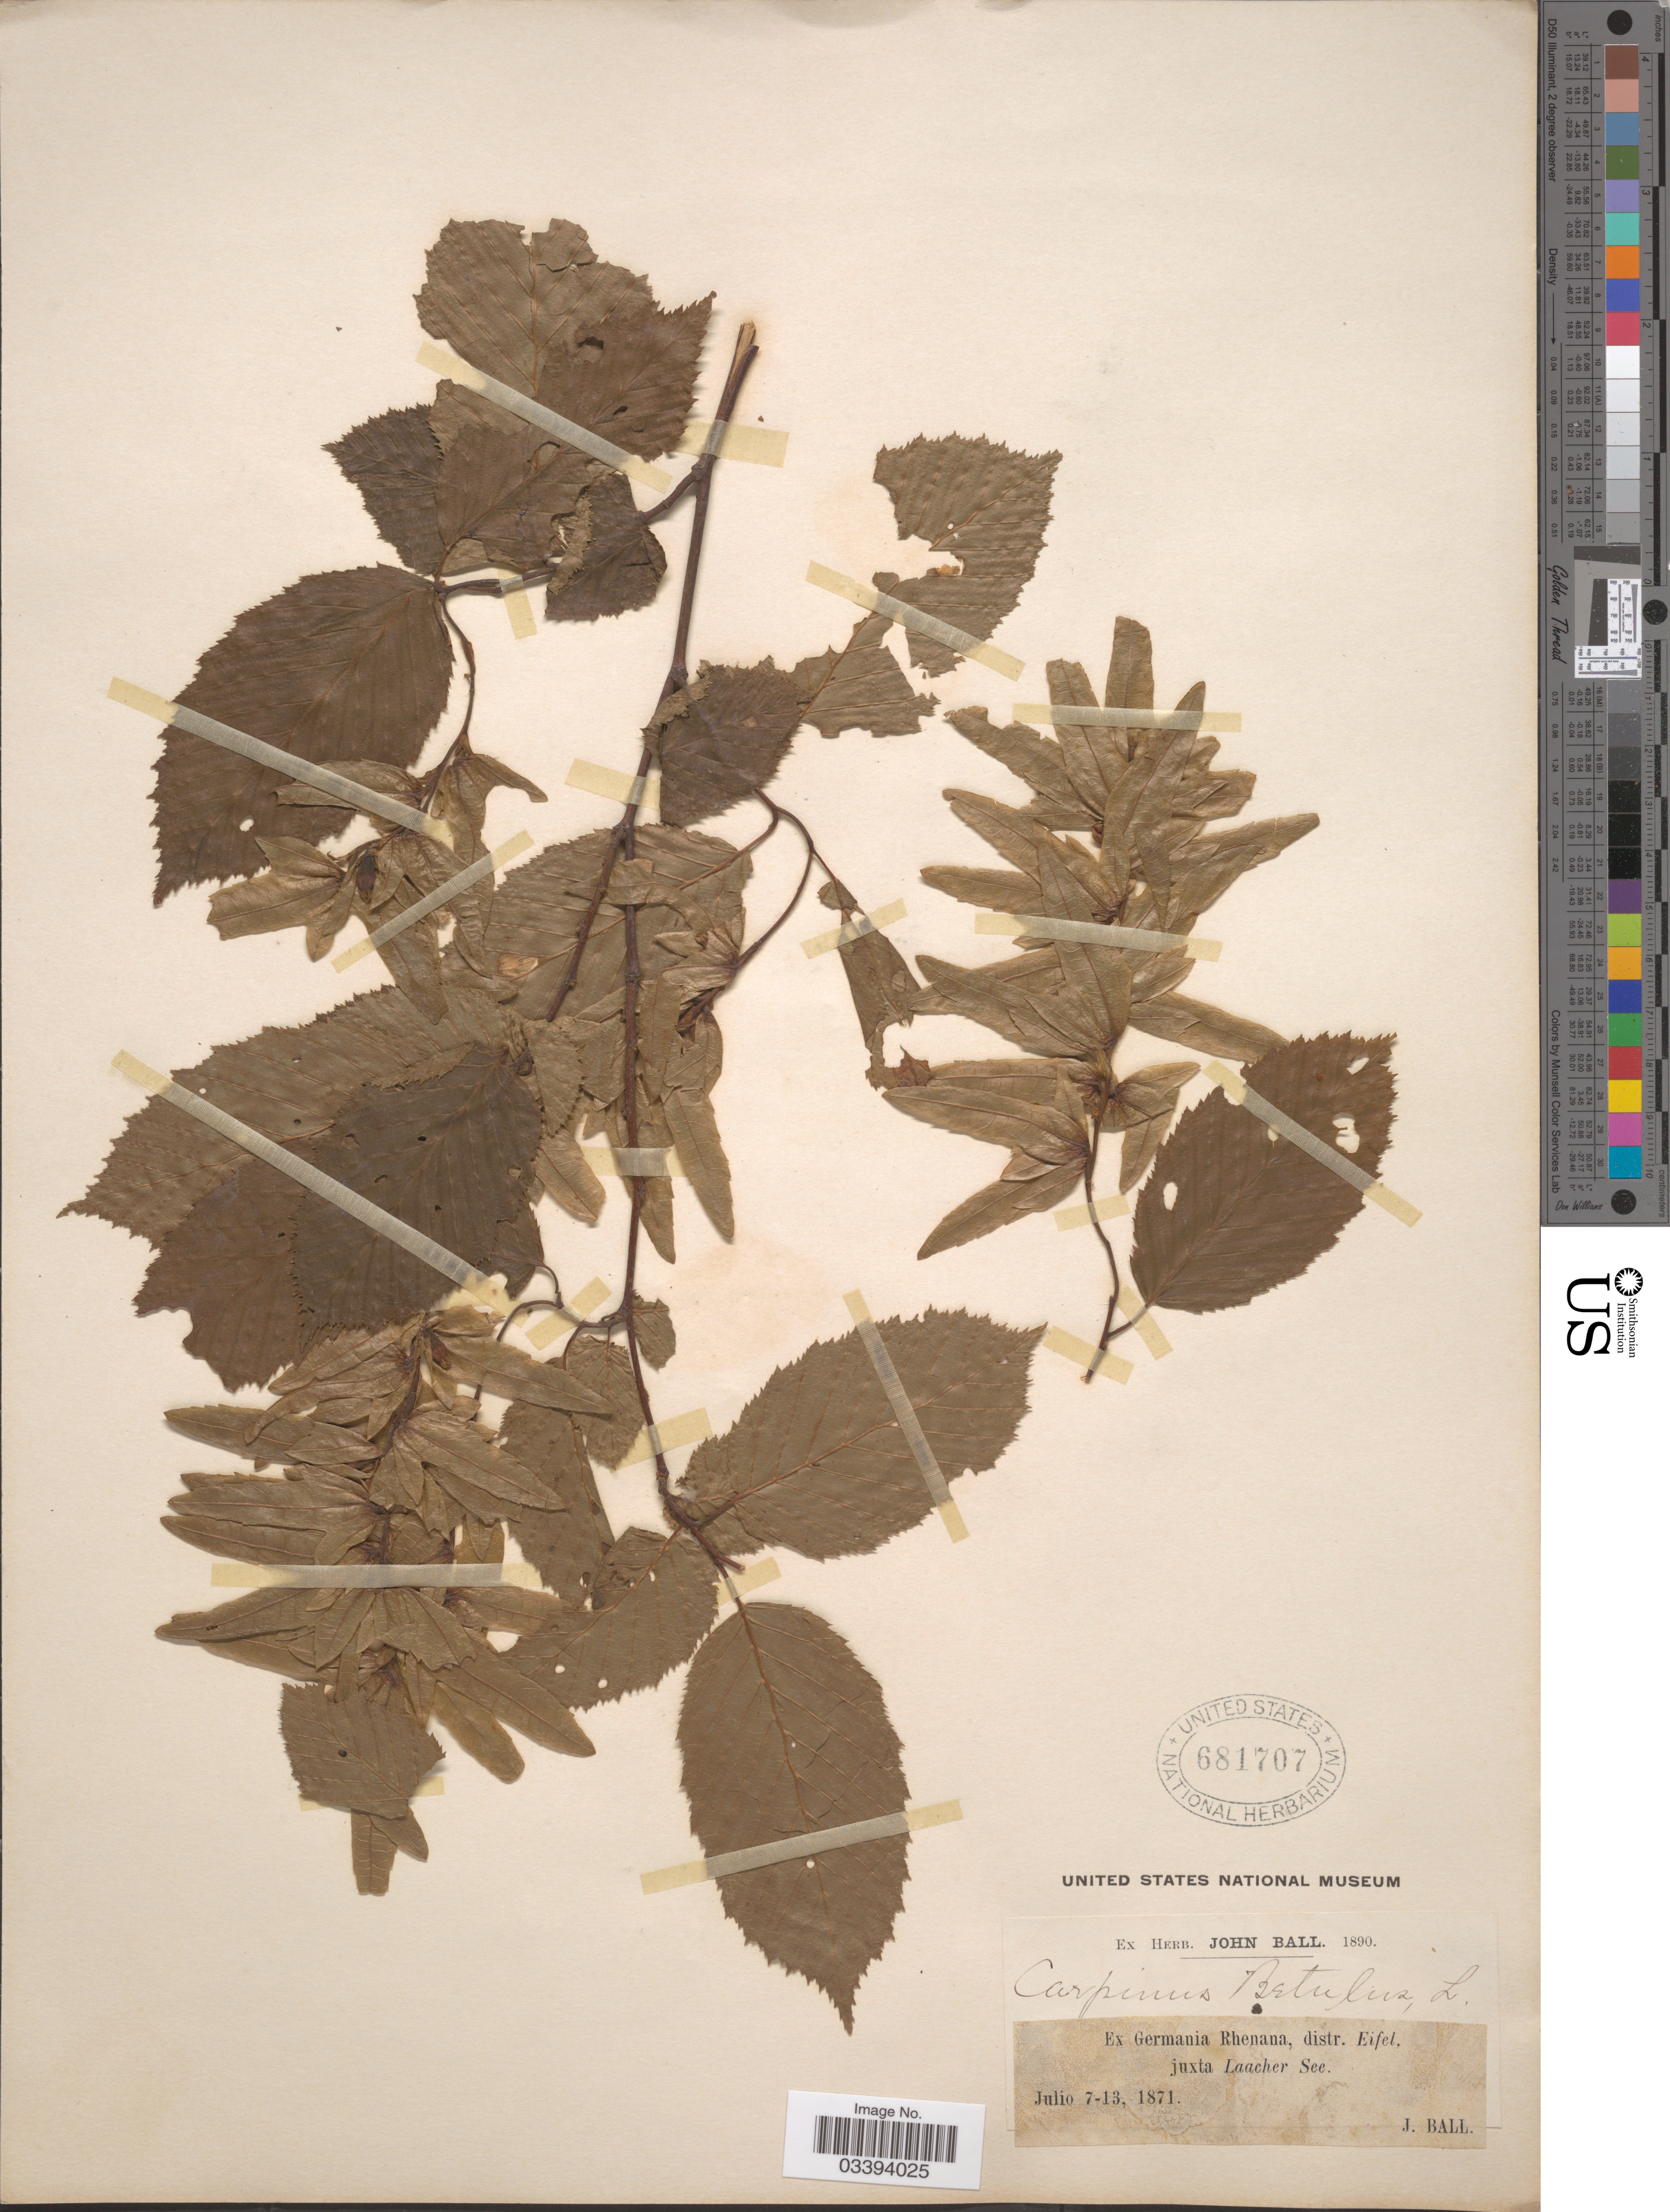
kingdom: Plantae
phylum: Tracheophyta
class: Magnoliopsida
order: Fagales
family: Betulaceae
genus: Carpinus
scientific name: Carpinus betulus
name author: L.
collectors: J. Ball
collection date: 1971-07-07/1971-07-13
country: Germany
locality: Germania Rhenana, distr. Eifel. Juxta Laacher See.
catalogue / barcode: US 681707